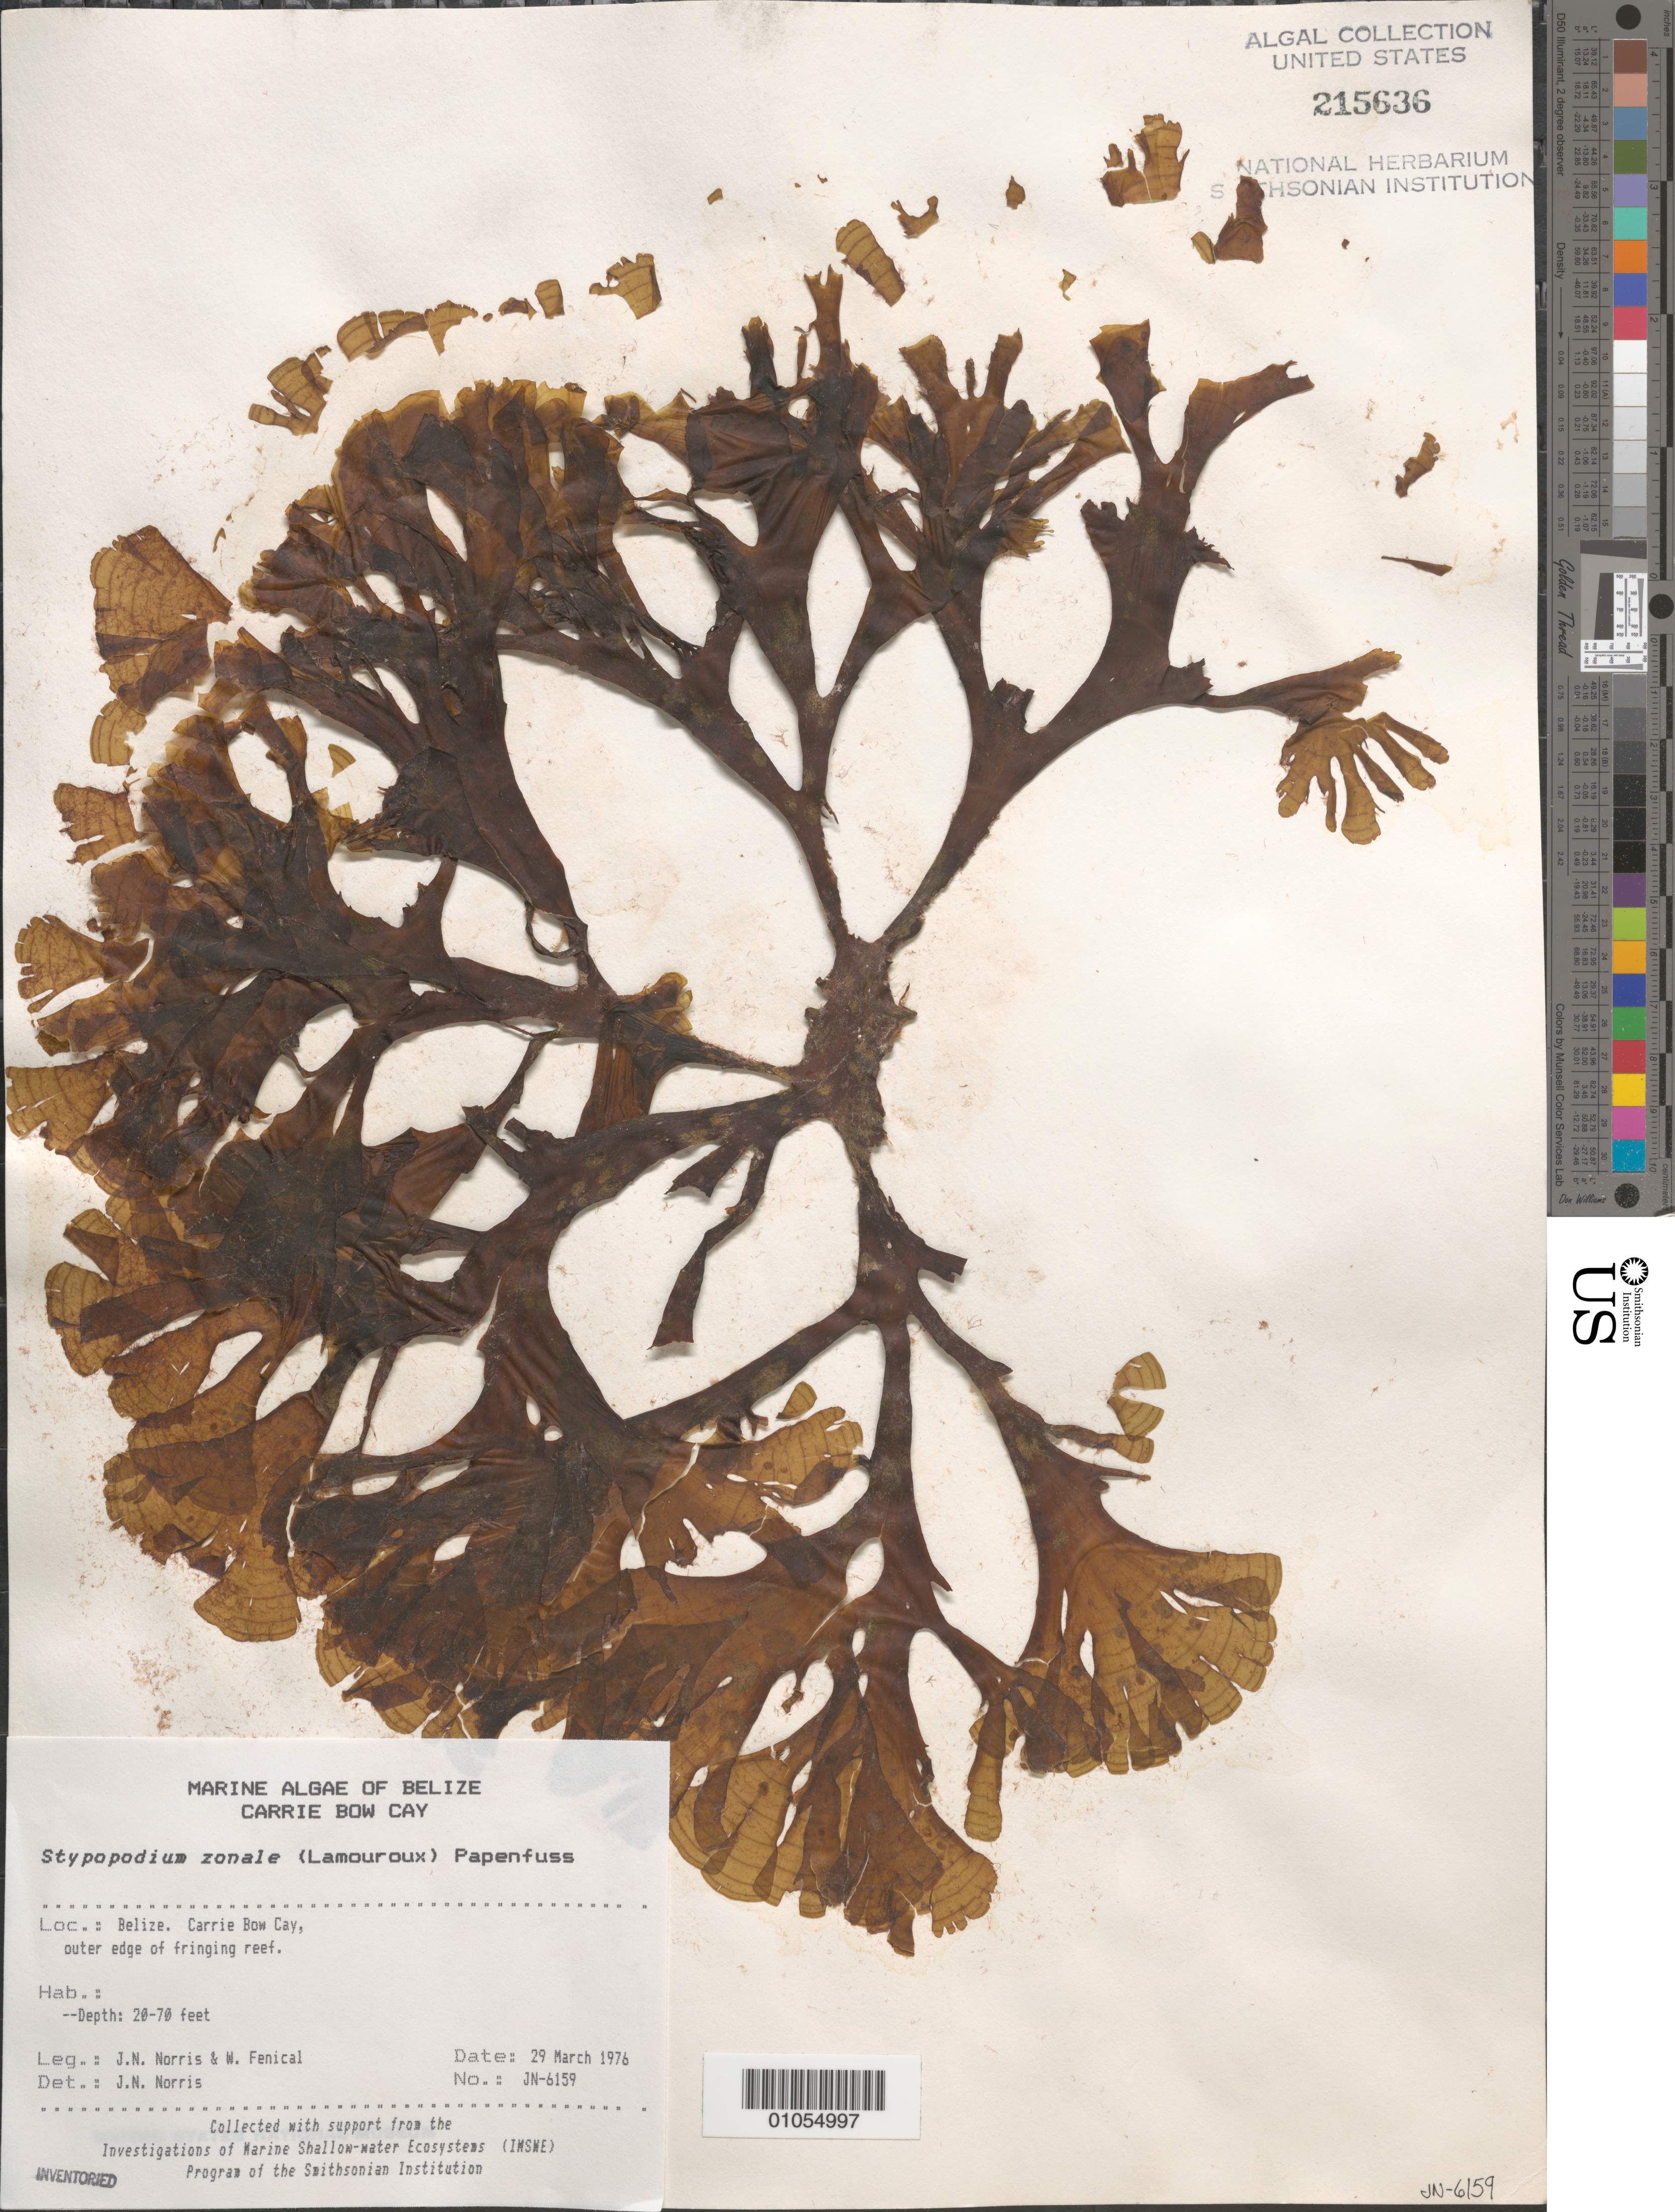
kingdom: Chromista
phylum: Ochrophyta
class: Phaeophyceae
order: Dictyotales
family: Dictyotaceae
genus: Stypopodium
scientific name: Stypopodium zonale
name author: (J.V.Lamouroux) Papenf.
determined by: Norris, James N.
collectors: J. N. Norris & W. Fenical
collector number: JN-6159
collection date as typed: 29 Mar 1976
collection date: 1976-03-29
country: Belize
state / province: Stann Creek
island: Carrie Bow Cay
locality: Outer edge of fringing reef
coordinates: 16 48'N, 88 05'W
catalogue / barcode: US 215636